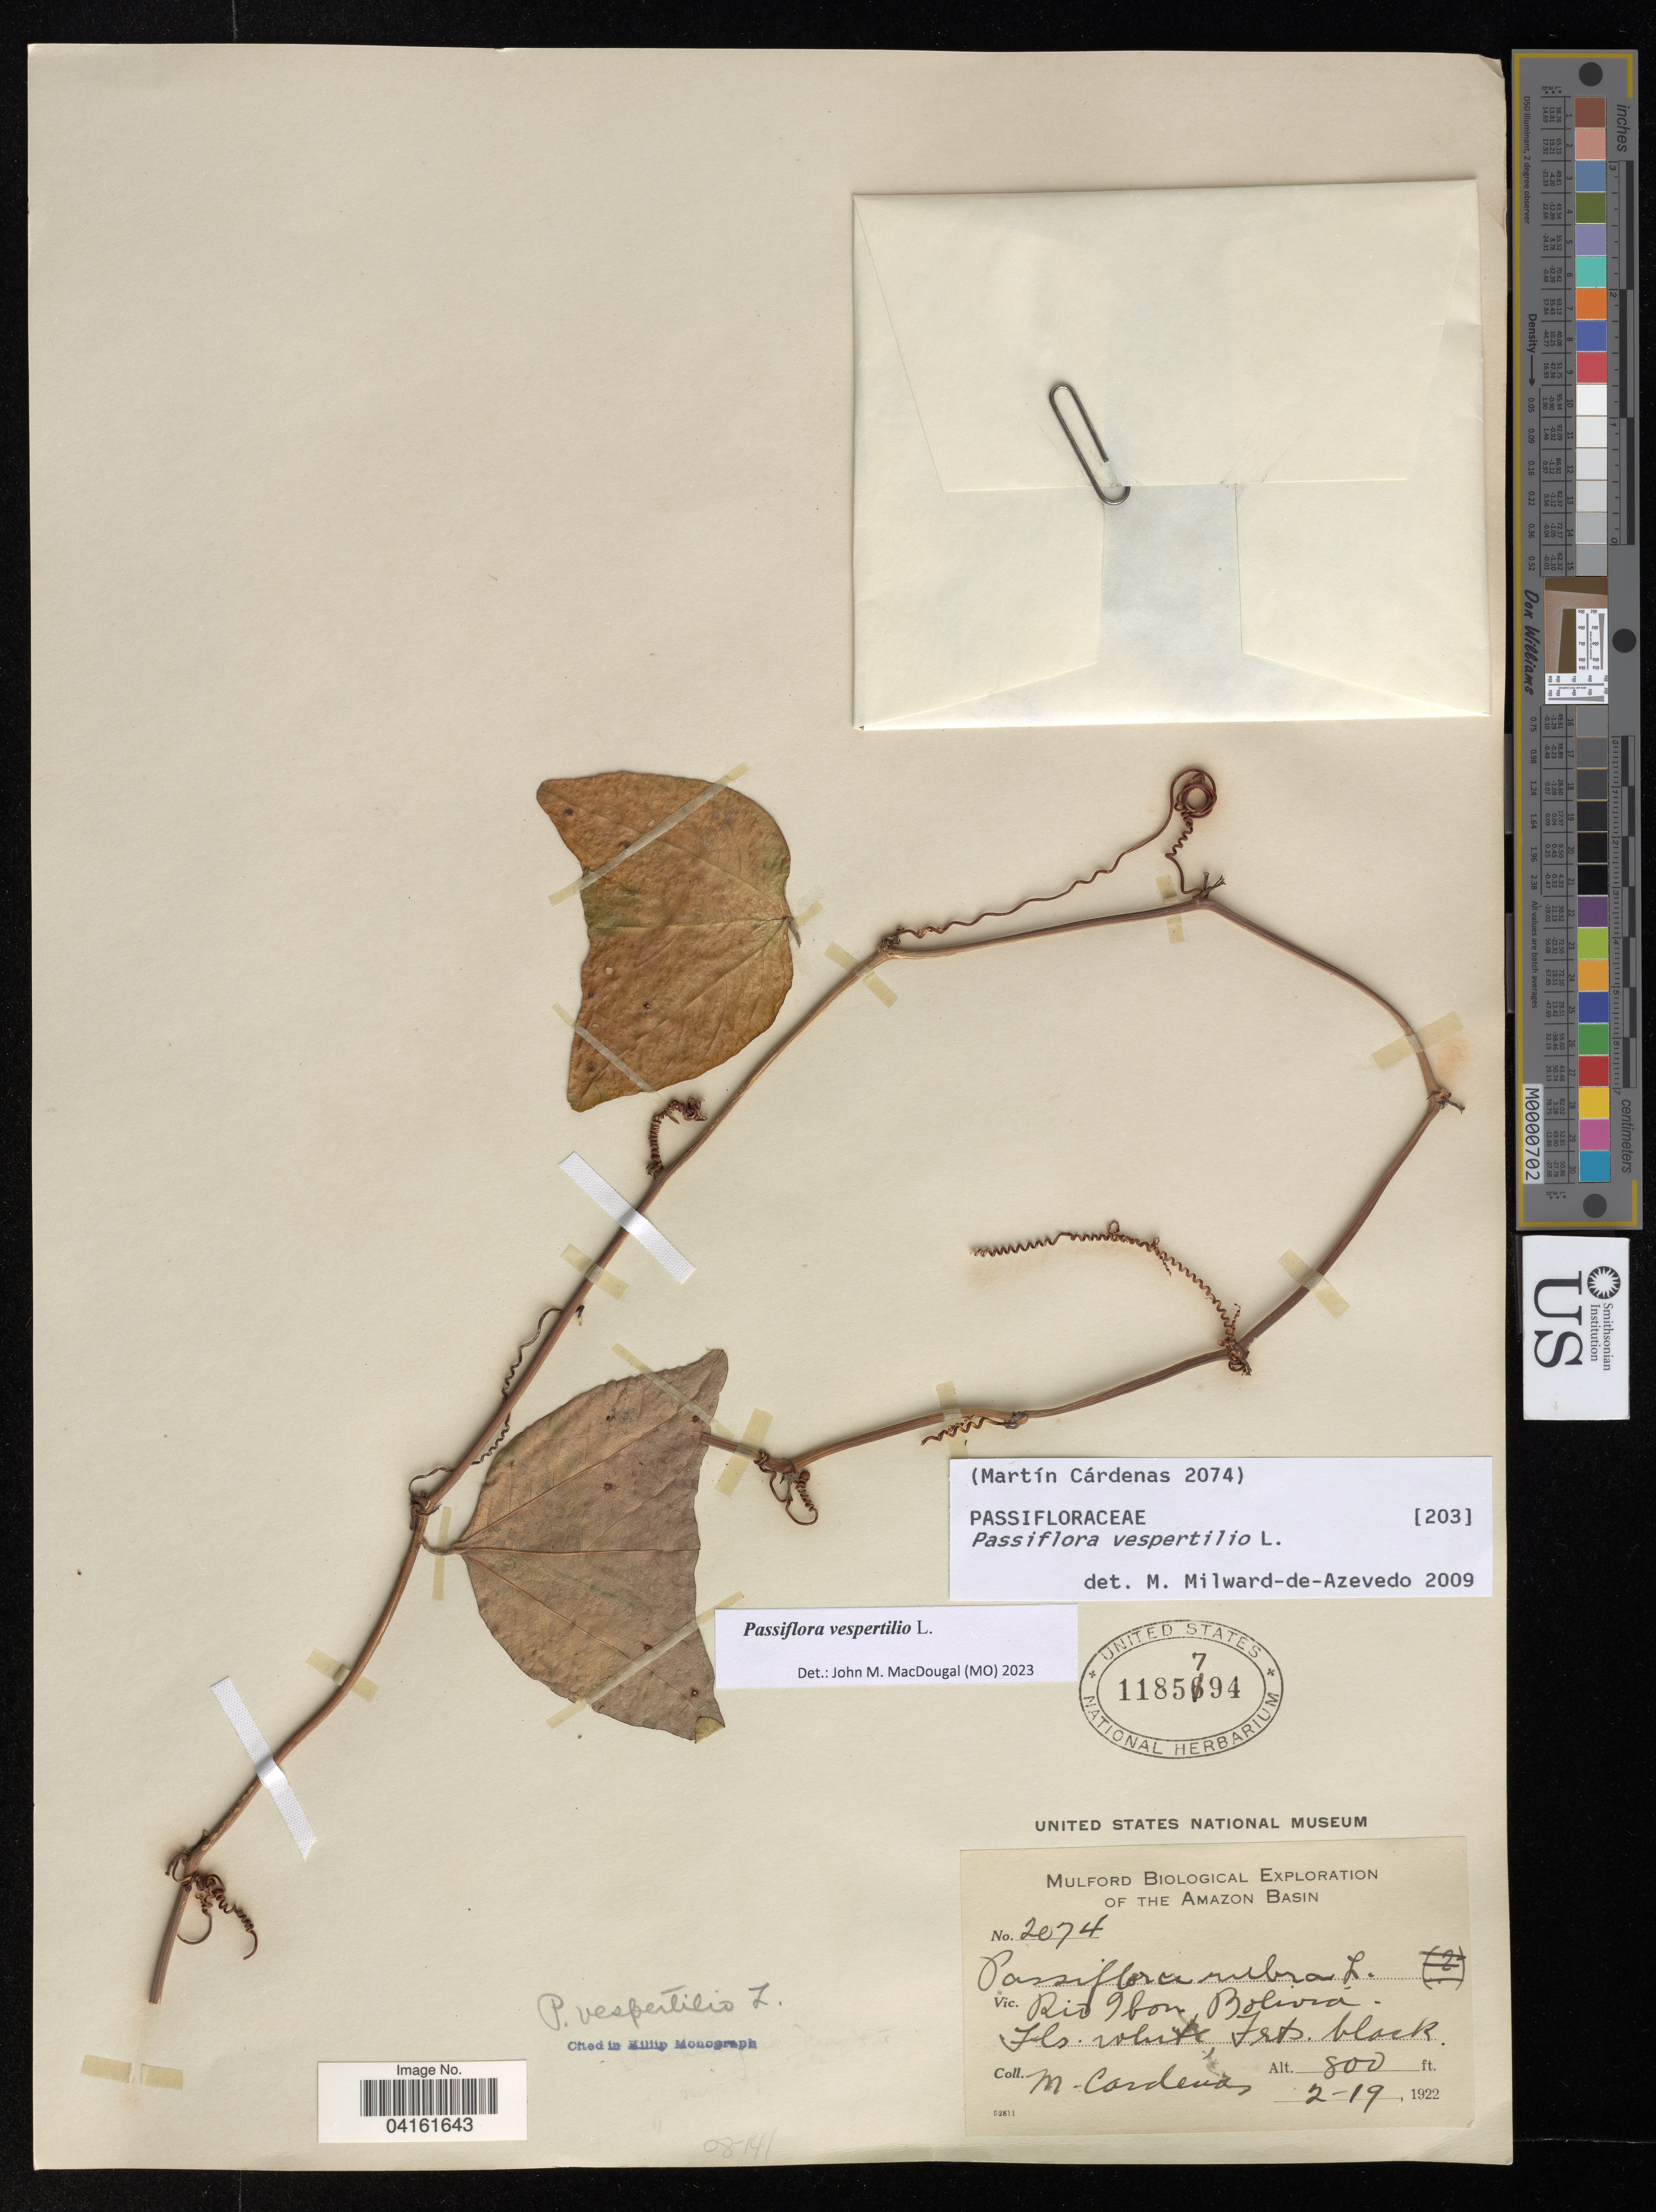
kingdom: Plantae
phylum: Tracheophyta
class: Magnoliopsida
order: Malpighiales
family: Passifloraceae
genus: Passiflora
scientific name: Passiflora vespertilio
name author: L.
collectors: M. Cárdenas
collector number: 2074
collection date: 1922-02-19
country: Bolivia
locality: The Amazon Basin. Vic. Rio Ibon.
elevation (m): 244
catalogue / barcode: US 1185794